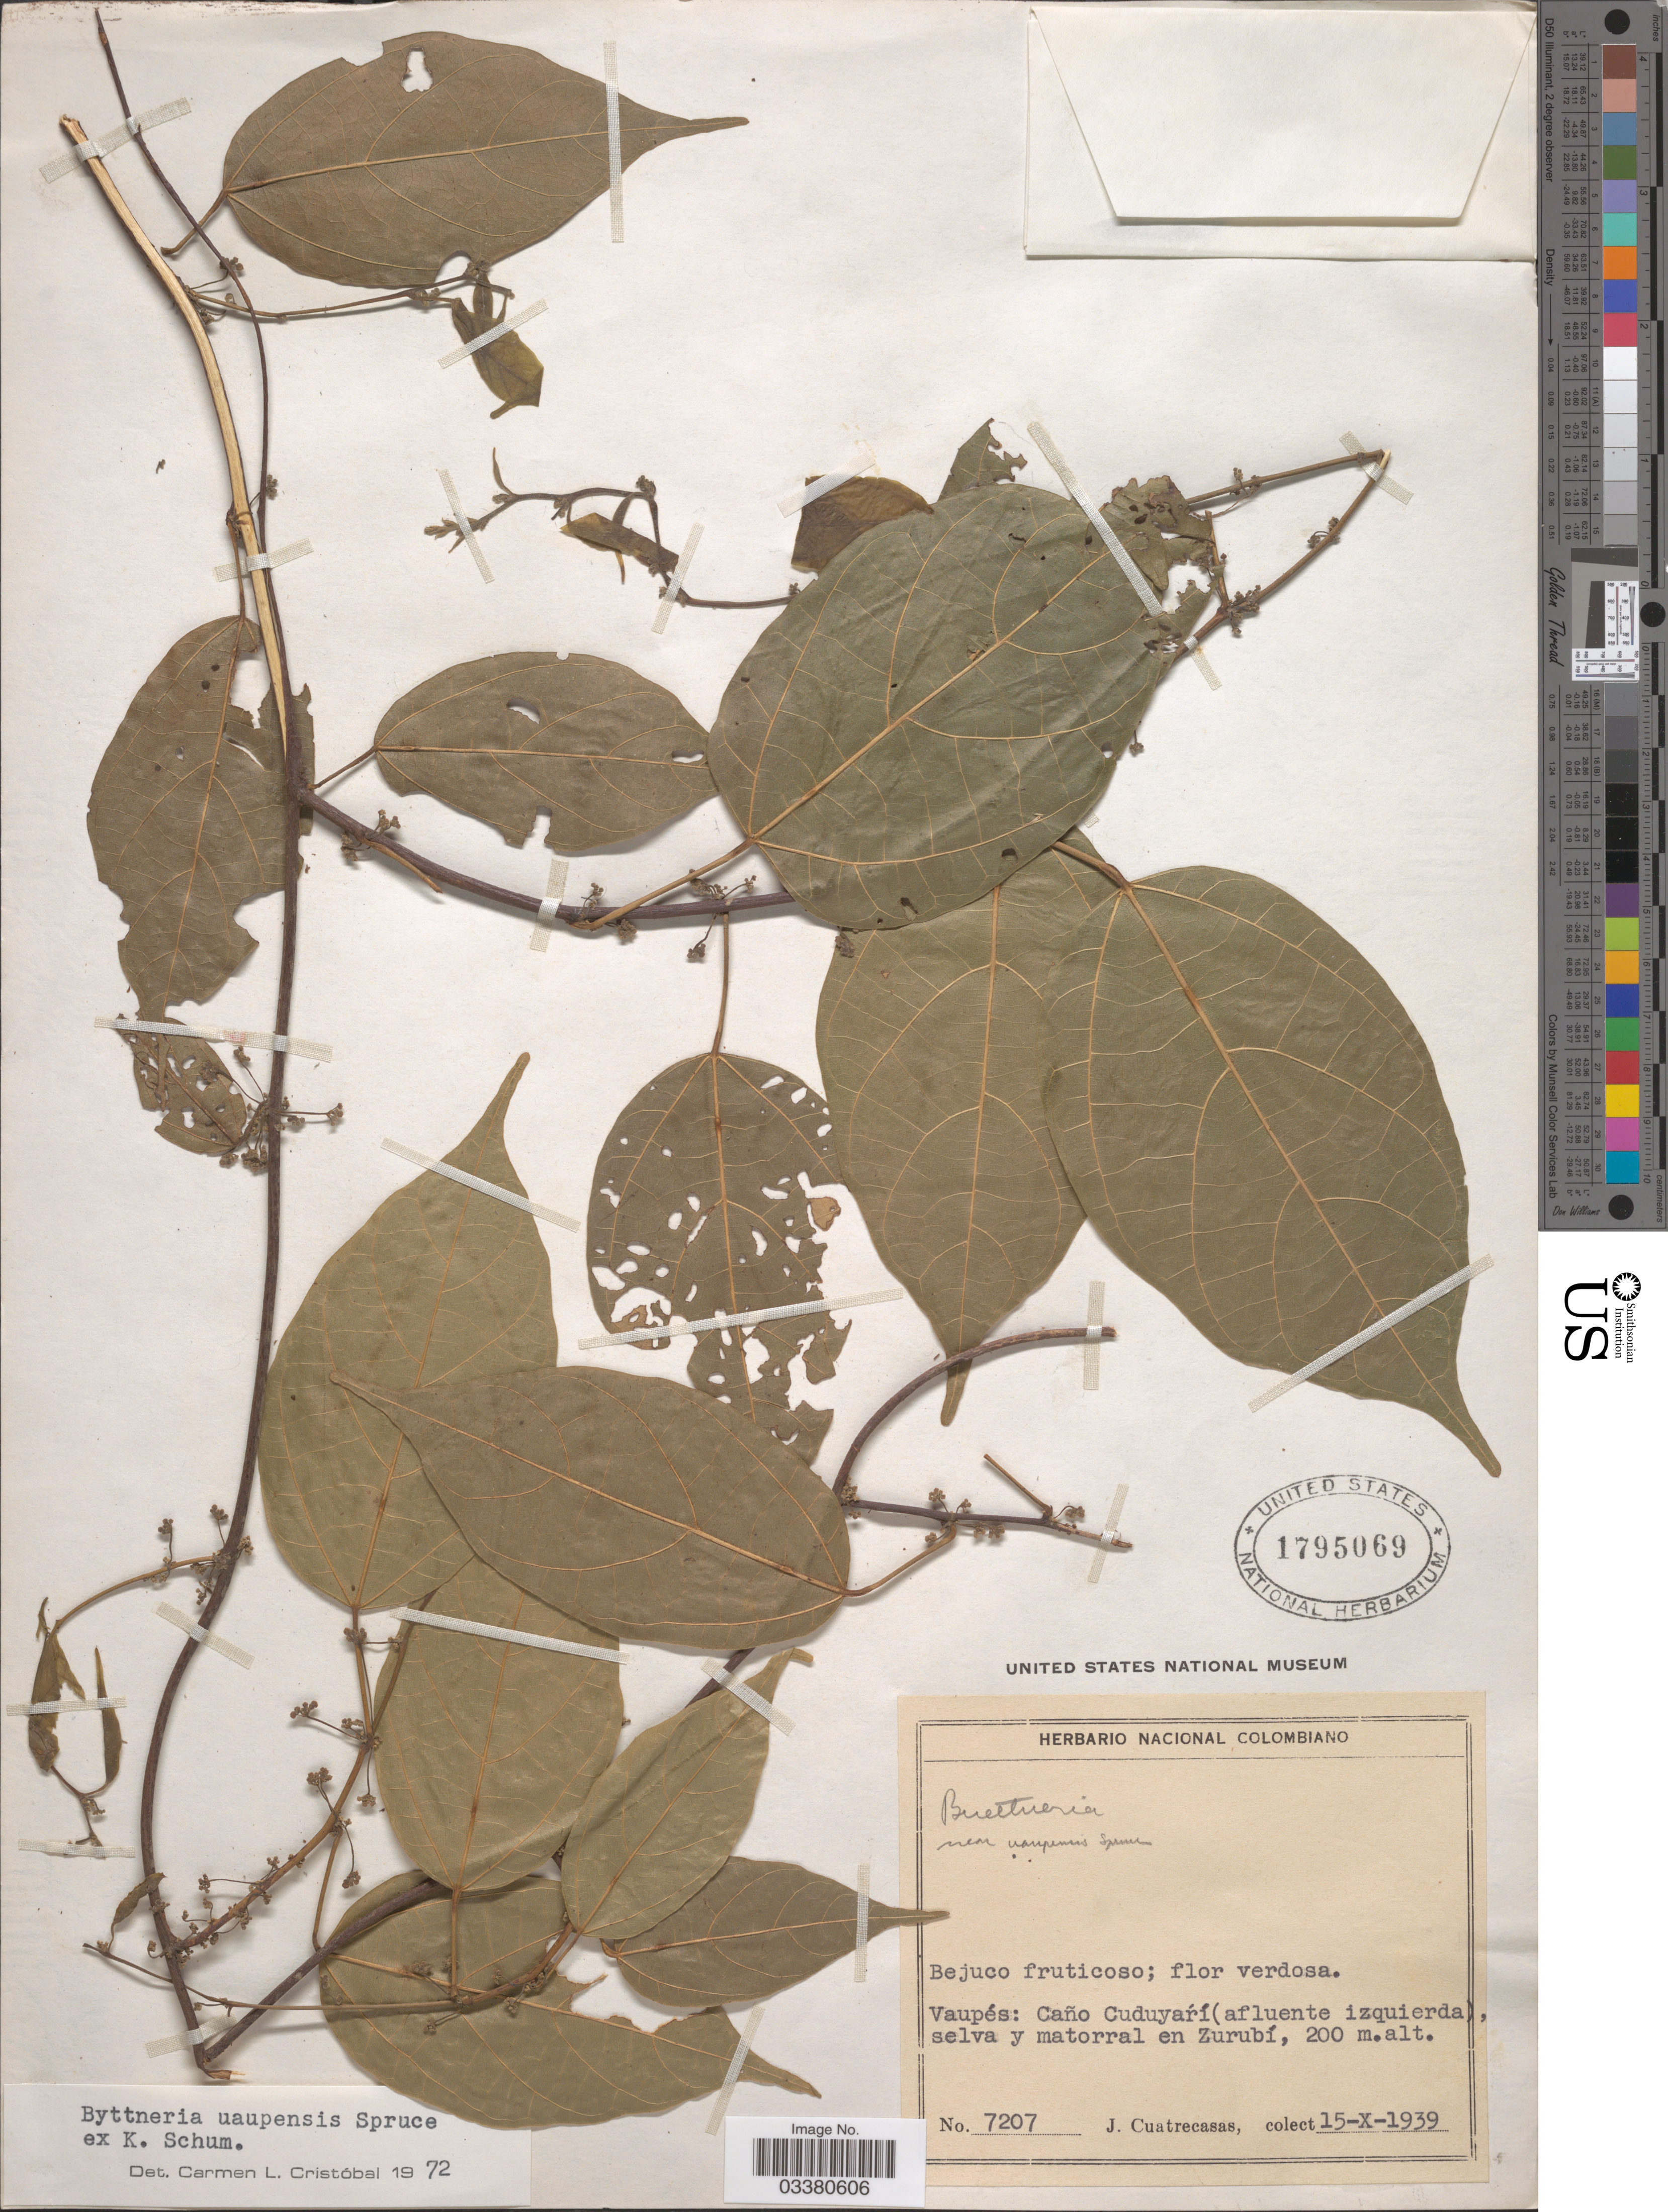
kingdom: Plantae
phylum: Tracheophyta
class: Magnoliopsida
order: Malvales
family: Malvaceae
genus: Byttneria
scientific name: Byttneria uaupensis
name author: Spruce ex K. Schum.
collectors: J. Cuatrecasas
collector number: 7207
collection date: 1939-10-15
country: Colombia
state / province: Vaupés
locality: Caño Cuduyári (afluente izquierda), selva y matorral en Zurubí.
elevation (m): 200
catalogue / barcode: US 1795069